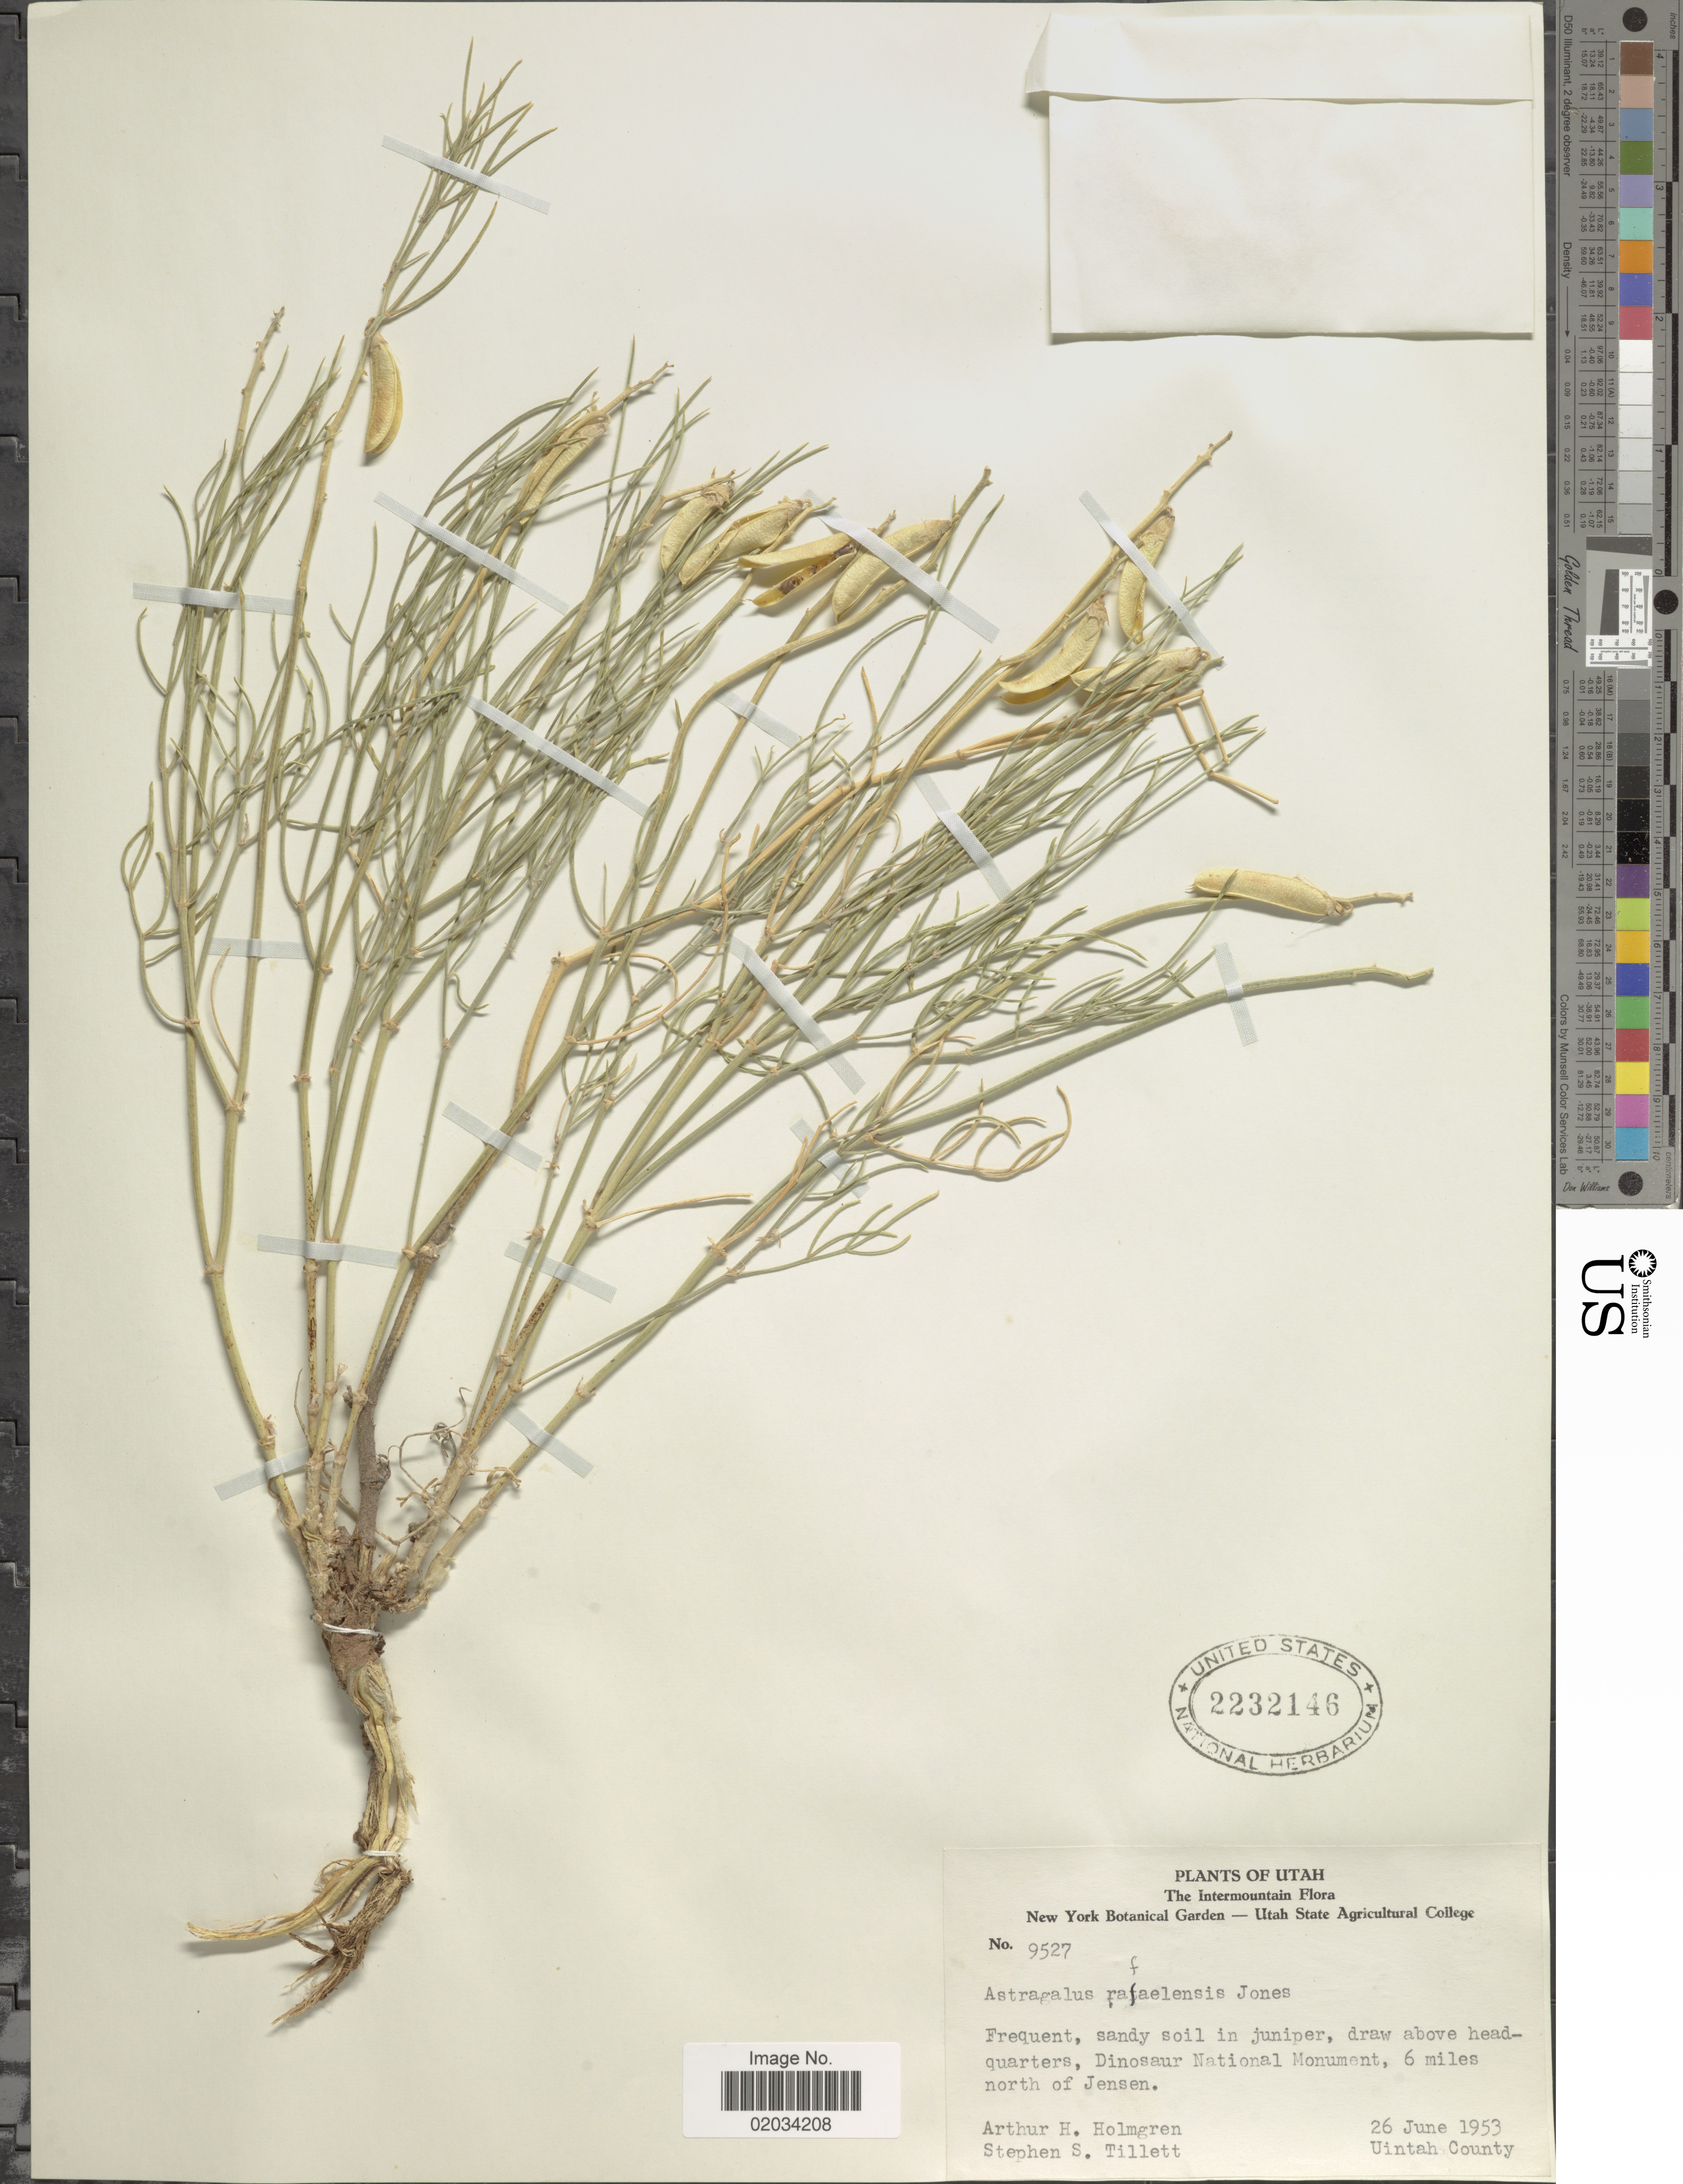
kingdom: Plantae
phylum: Tracheophyta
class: Magnoliopsida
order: Fabales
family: Fabaceae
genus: Astragalus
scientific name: Astragalus rafaelensis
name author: M.E. Jones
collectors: A. H. Holmgren & S. S. Tillett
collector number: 9527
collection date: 1953-06-26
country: United States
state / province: Utah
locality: Intermountain, Draw above headquarters, Dinosaur National Monument, 6 miles north of Jensen, Uintah County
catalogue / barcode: US 2232146